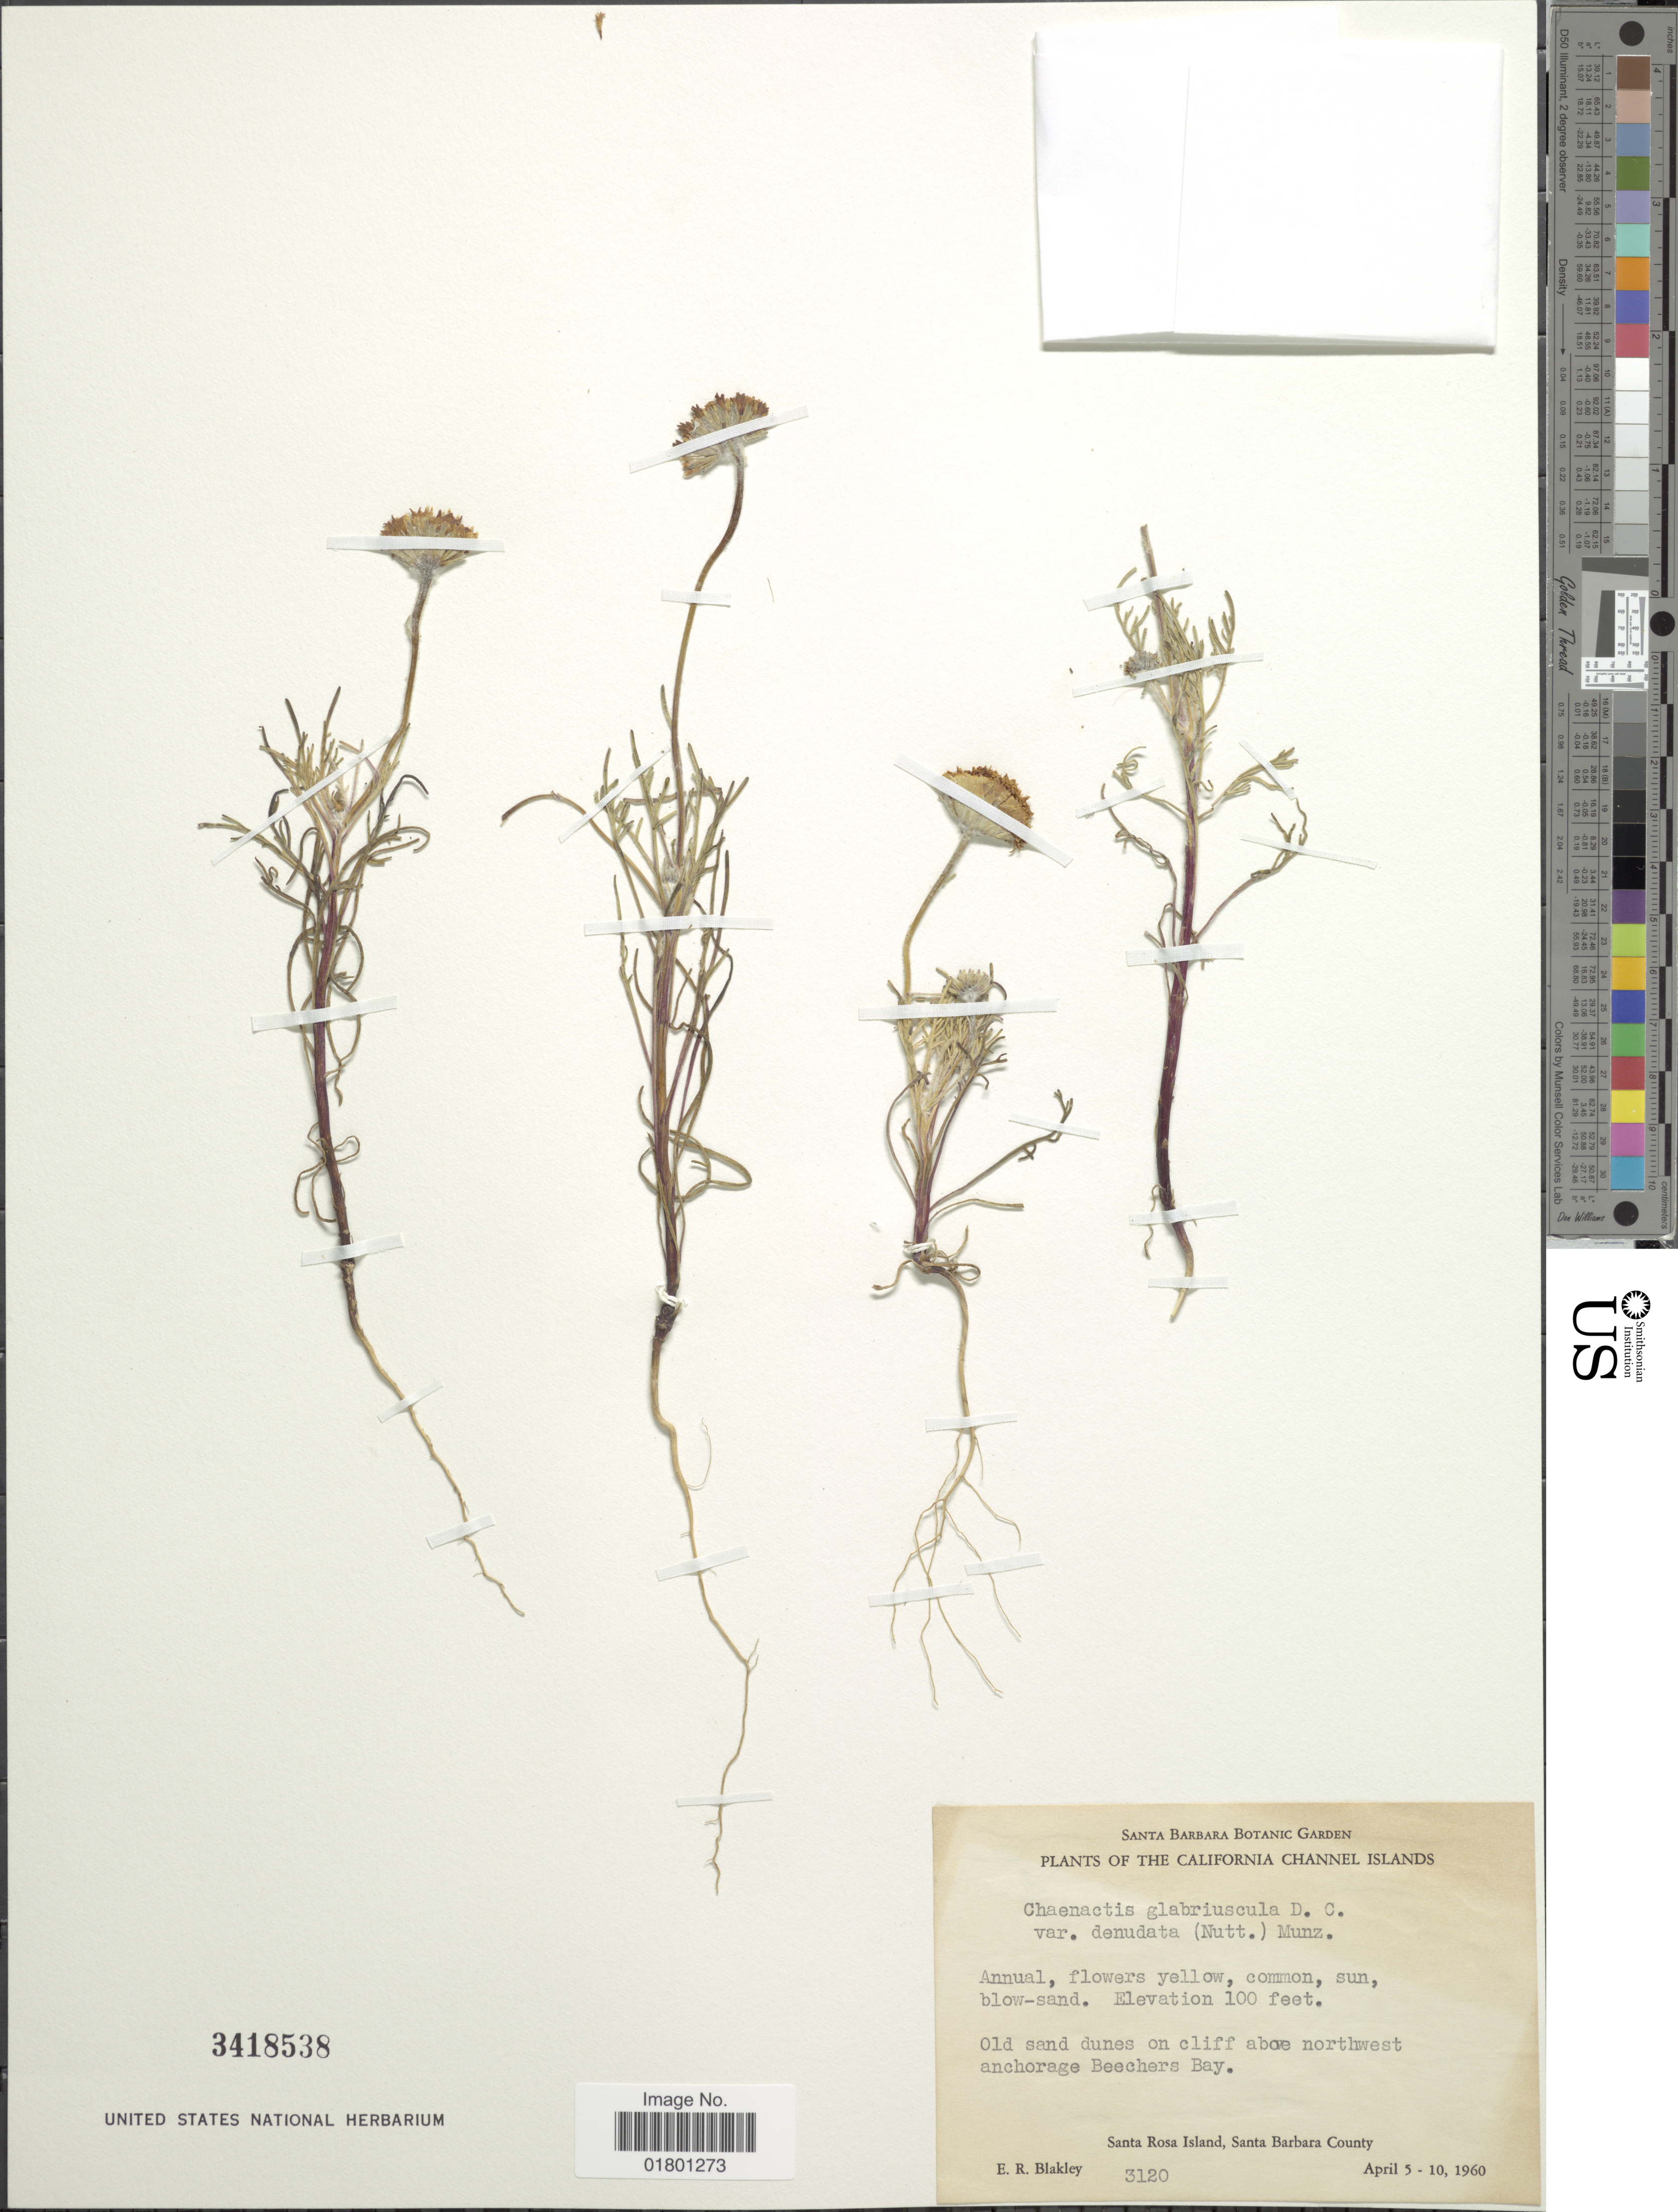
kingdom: Plantae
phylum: Tracheophyta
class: Magnoliopsida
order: Asterales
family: Asteraceae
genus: Chaenactis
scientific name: Chaenactis glabriuscula var. denudata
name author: (Nutt.) Munz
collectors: E. R. Blakley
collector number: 3120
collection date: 1960-04-05/1960-04-10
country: United States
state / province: California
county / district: Santa Barbara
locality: California Channel Islands, Old sand dunes on cliff above northwest anchorage Beechers Bay, Santa Rosa Island, Santa Barbara County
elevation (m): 30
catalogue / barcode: US 3418538